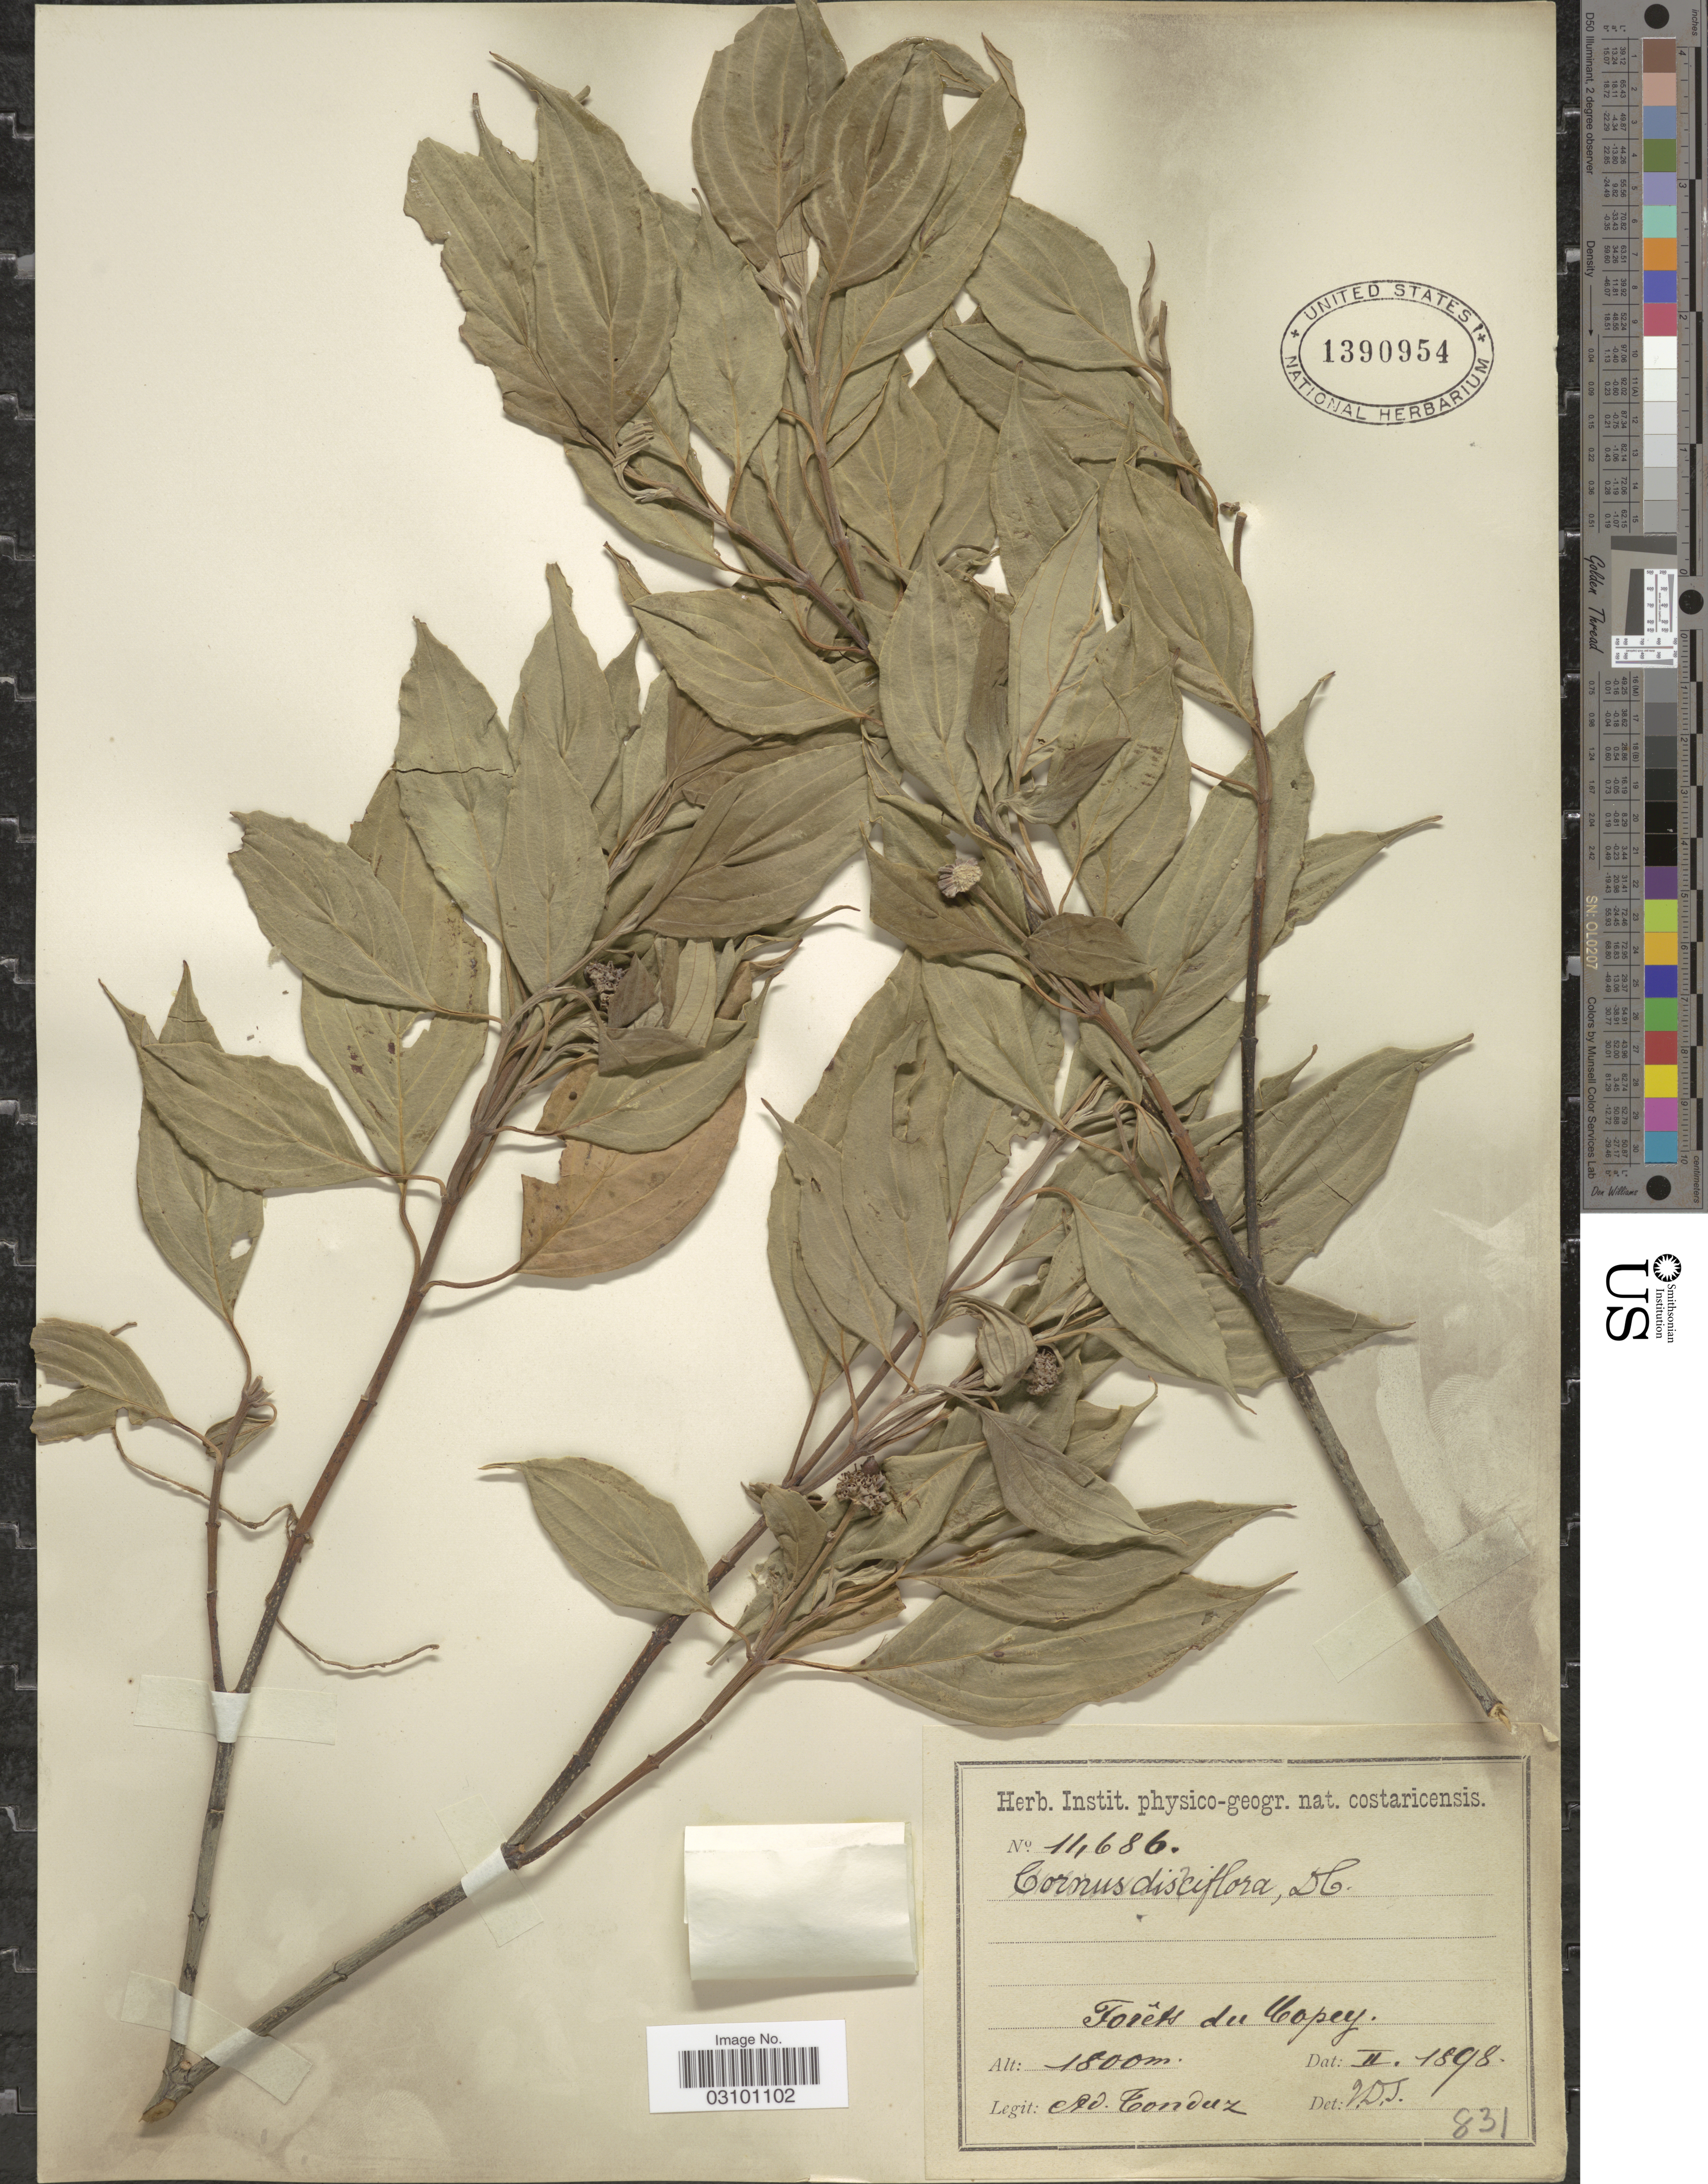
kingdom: Plantae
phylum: Tracheophyta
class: Magnoliopsida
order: Cornales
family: Cornaceae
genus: Cornus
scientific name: Cornus disciflora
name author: Moc. & Sessé ex DC.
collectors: A. Tonduz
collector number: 11686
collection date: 1898-02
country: Costa Rica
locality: Forêts du Copey.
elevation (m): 1800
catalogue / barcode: US 1390954